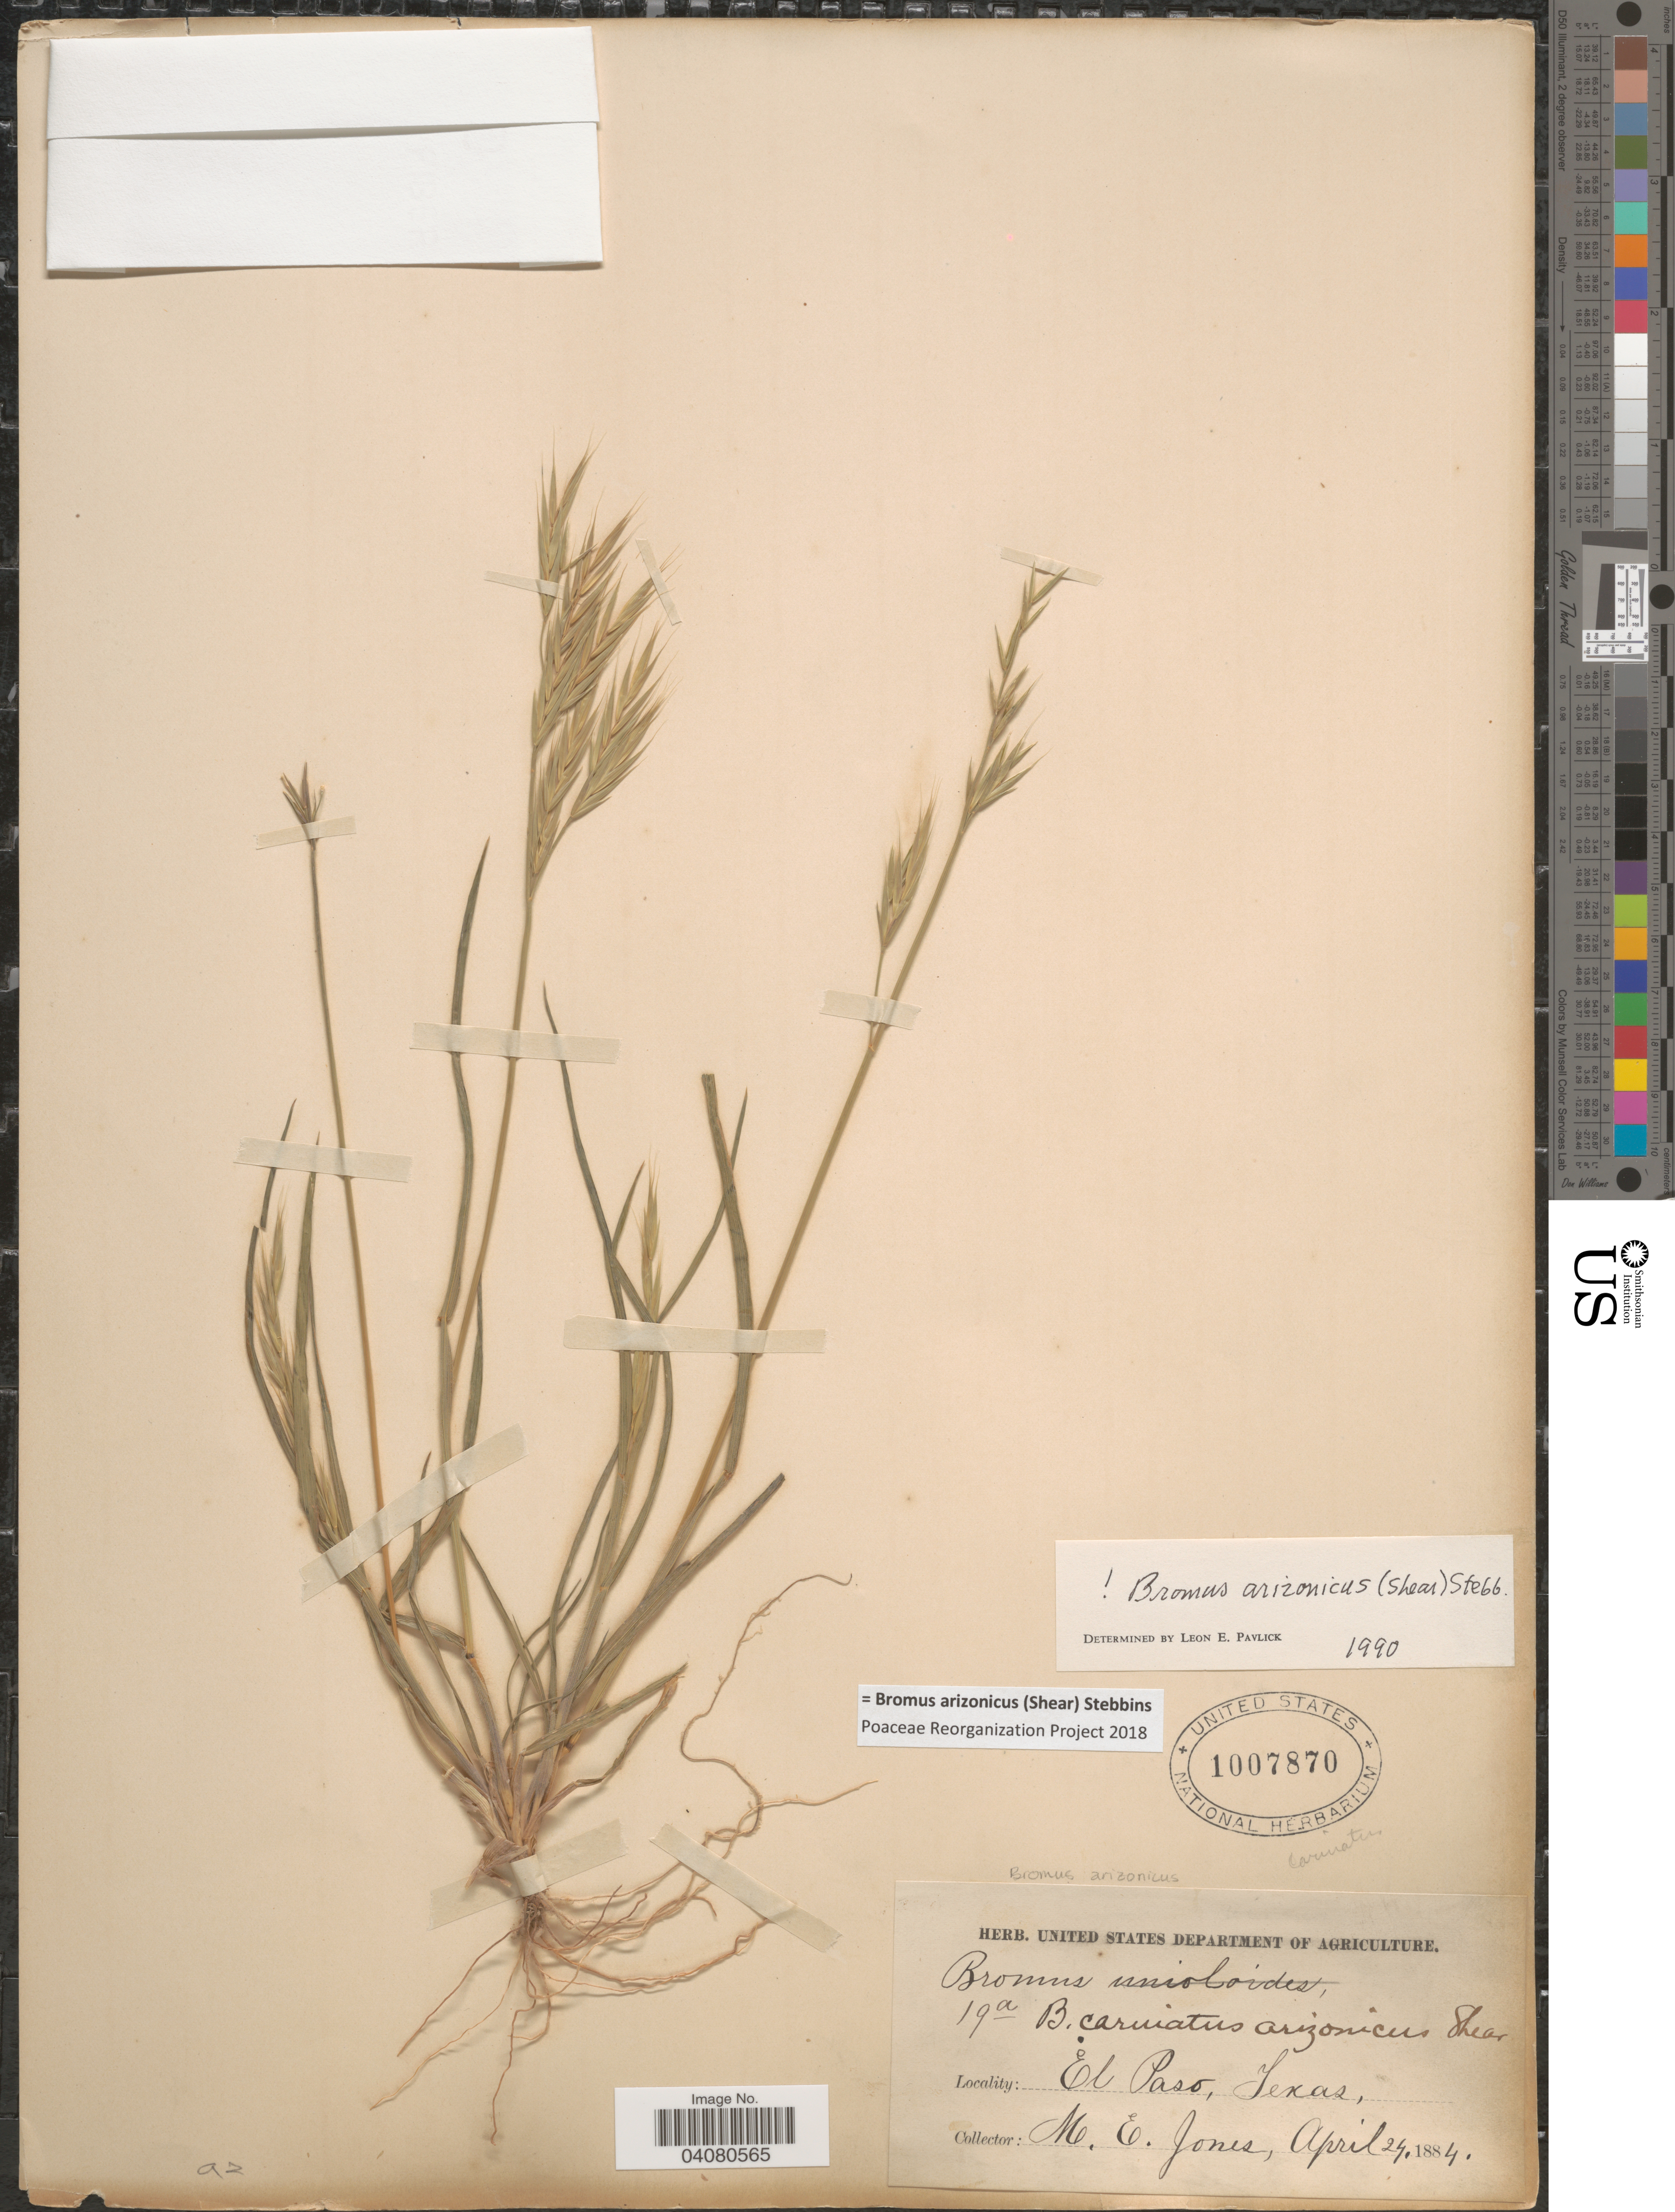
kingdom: Plantae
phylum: Tracheophyta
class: Liliopsida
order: Poales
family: Poaceae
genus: Bromus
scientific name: Bromus arizonicus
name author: (Shear) Stebbins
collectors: M. E. Jones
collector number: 19a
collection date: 1884-04-24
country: United States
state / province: Texas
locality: El Paso.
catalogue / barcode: US 1007870